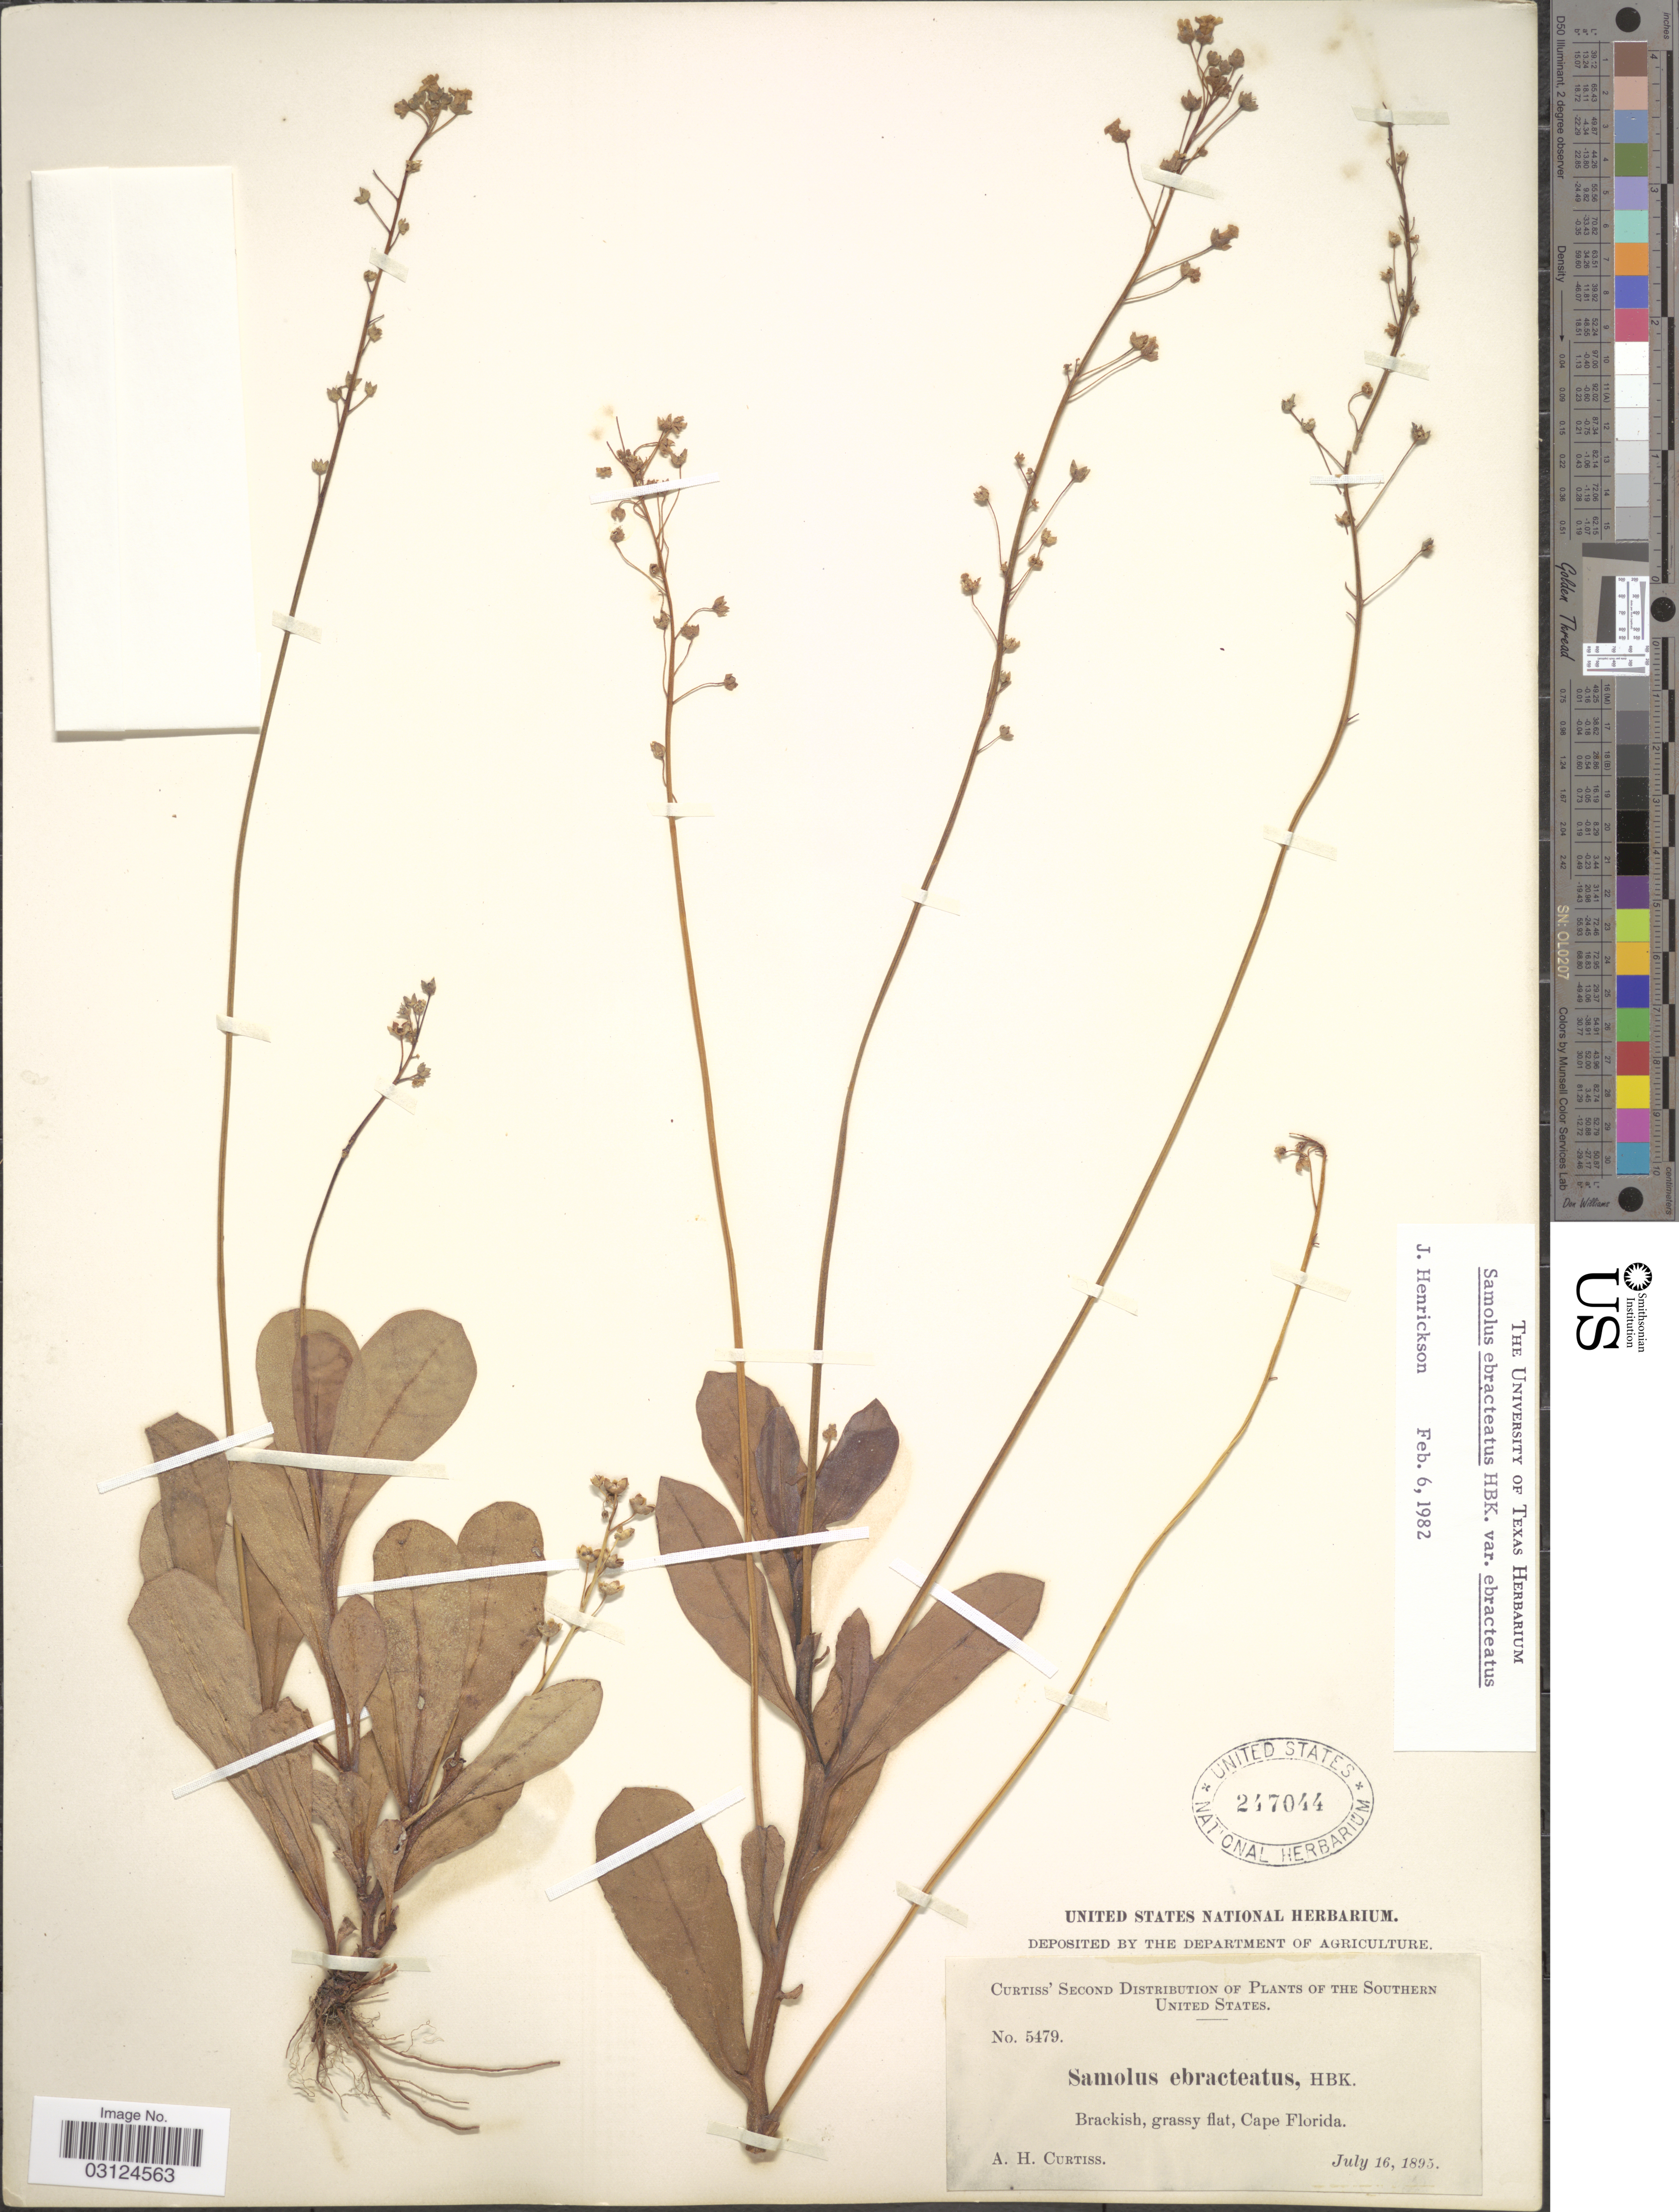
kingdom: Plantae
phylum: Tracheophyta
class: Magnoliopsida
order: Ericales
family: Primulaceae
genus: Samolus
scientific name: Samolus ebracteatus subsp. ebracteatus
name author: Kunth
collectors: A. H. Curtiss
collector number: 5479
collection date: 1895-07-16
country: United States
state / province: Florida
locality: Brackish, grassy flat, Cape Florida, Southern United States.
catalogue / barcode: US 247044